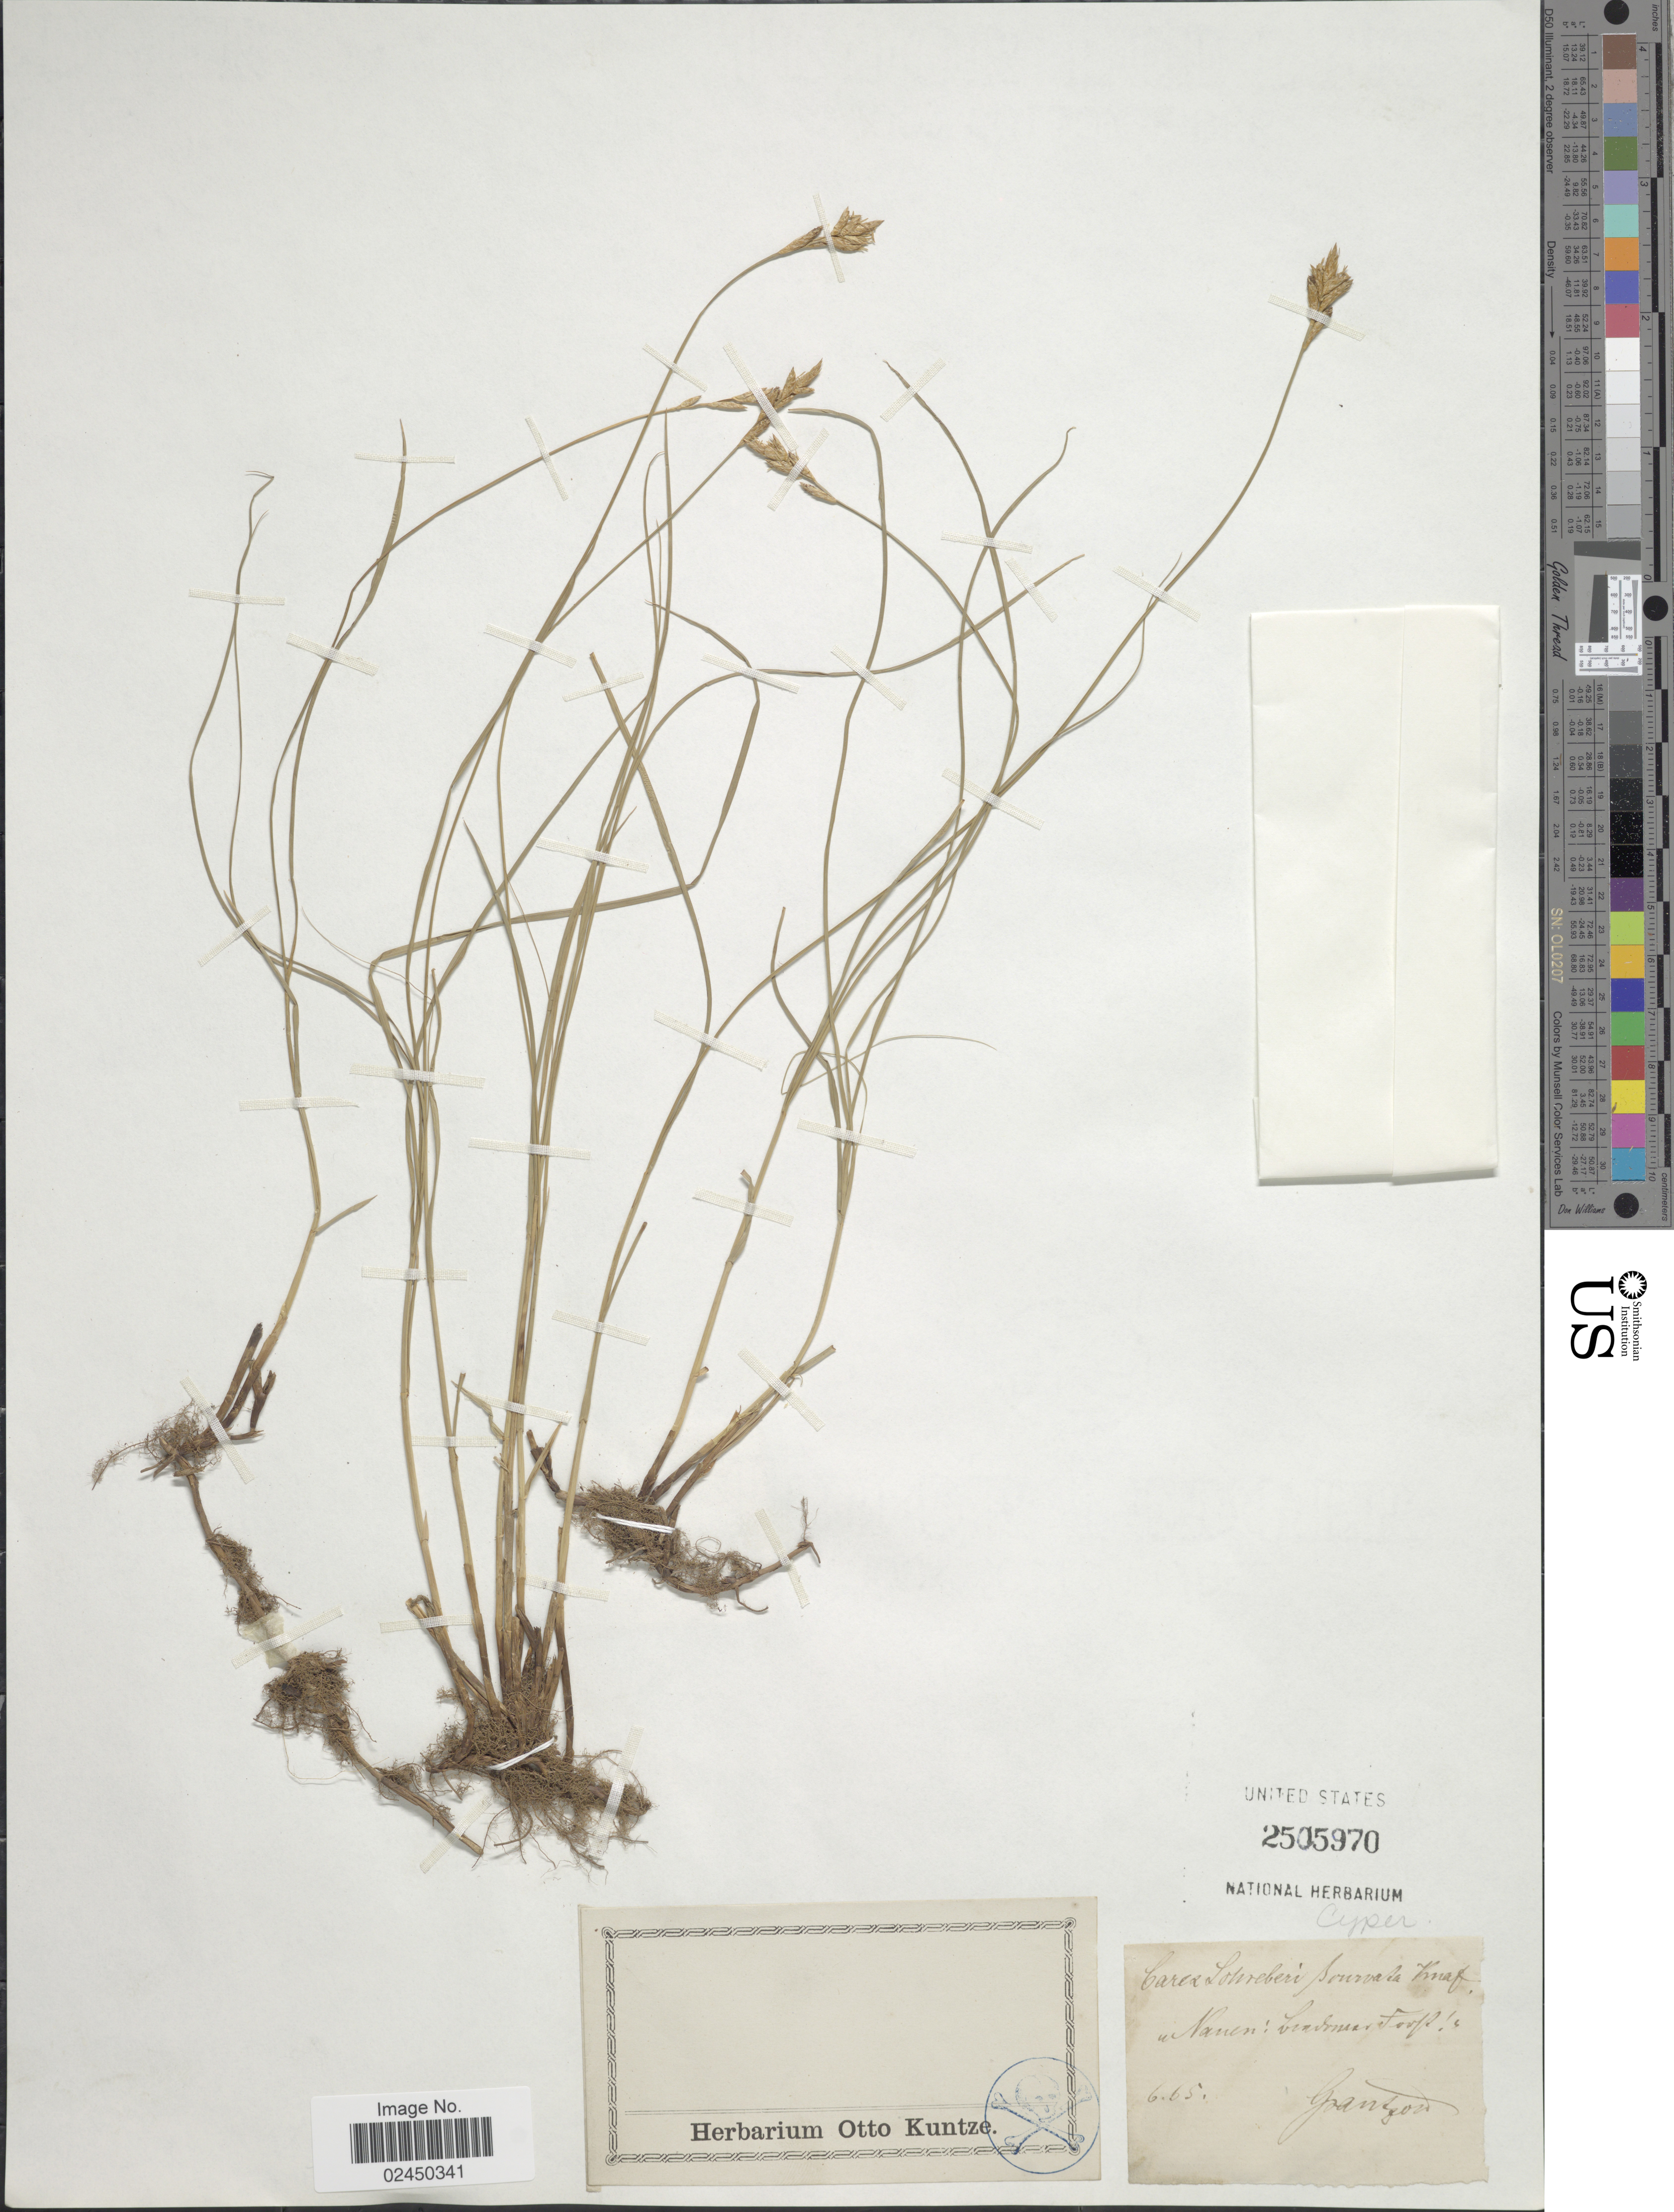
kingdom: Plantae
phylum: Tracheophyta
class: Liliopsida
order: Poales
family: Cyperaceae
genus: Carex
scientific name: Carex praecox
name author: Schreb.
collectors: Grantzow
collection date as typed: Transcribed d/m/y: /6/65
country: Germany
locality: Nanen, Lindmarfordj [interpreted]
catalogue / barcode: US 2505970